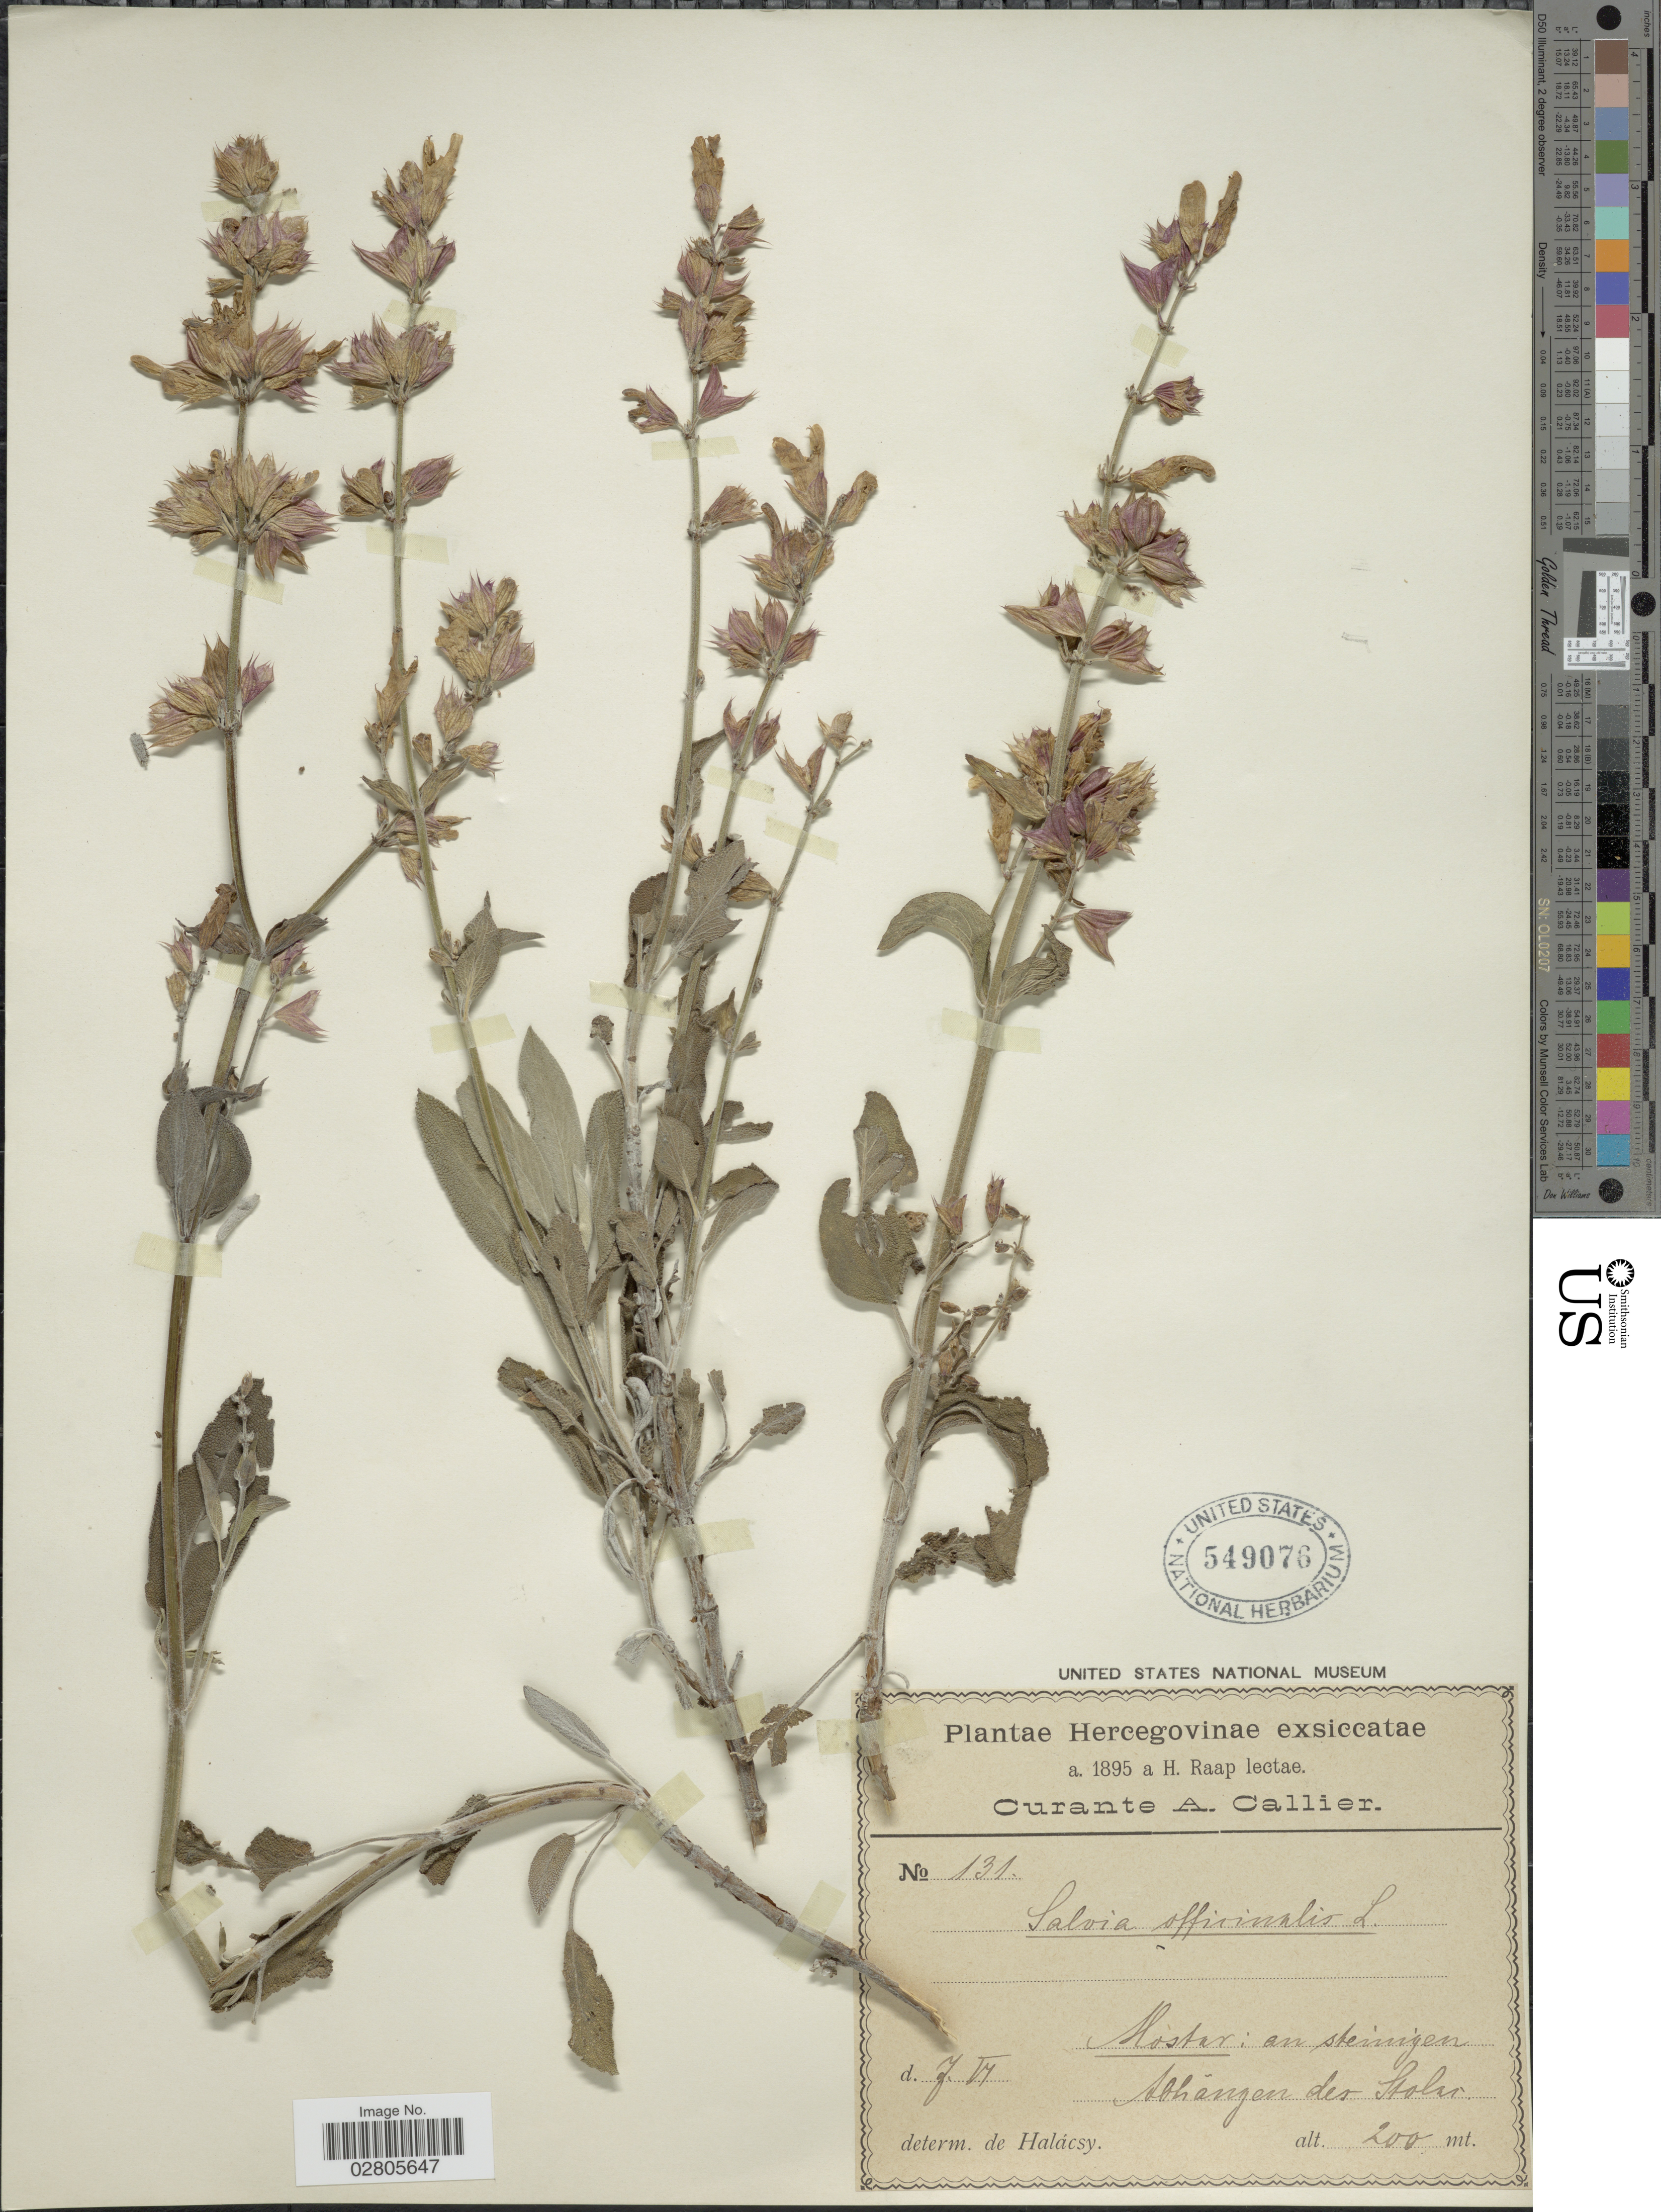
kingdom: Plantae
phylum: Tracheophyta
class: Magnoliopsida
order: Lamiales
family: Lamiaceae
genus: Salvia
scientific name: Salvia officinalis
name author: L.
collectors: H. Raap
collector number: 131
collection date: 1895-06-07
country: Bosnia and Herzegovina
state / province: Federation of B&H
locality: Hercegovinae. Mostar: an steringen Abhingen des Stolac [interpreted].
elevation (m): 200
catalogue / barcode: US 549076